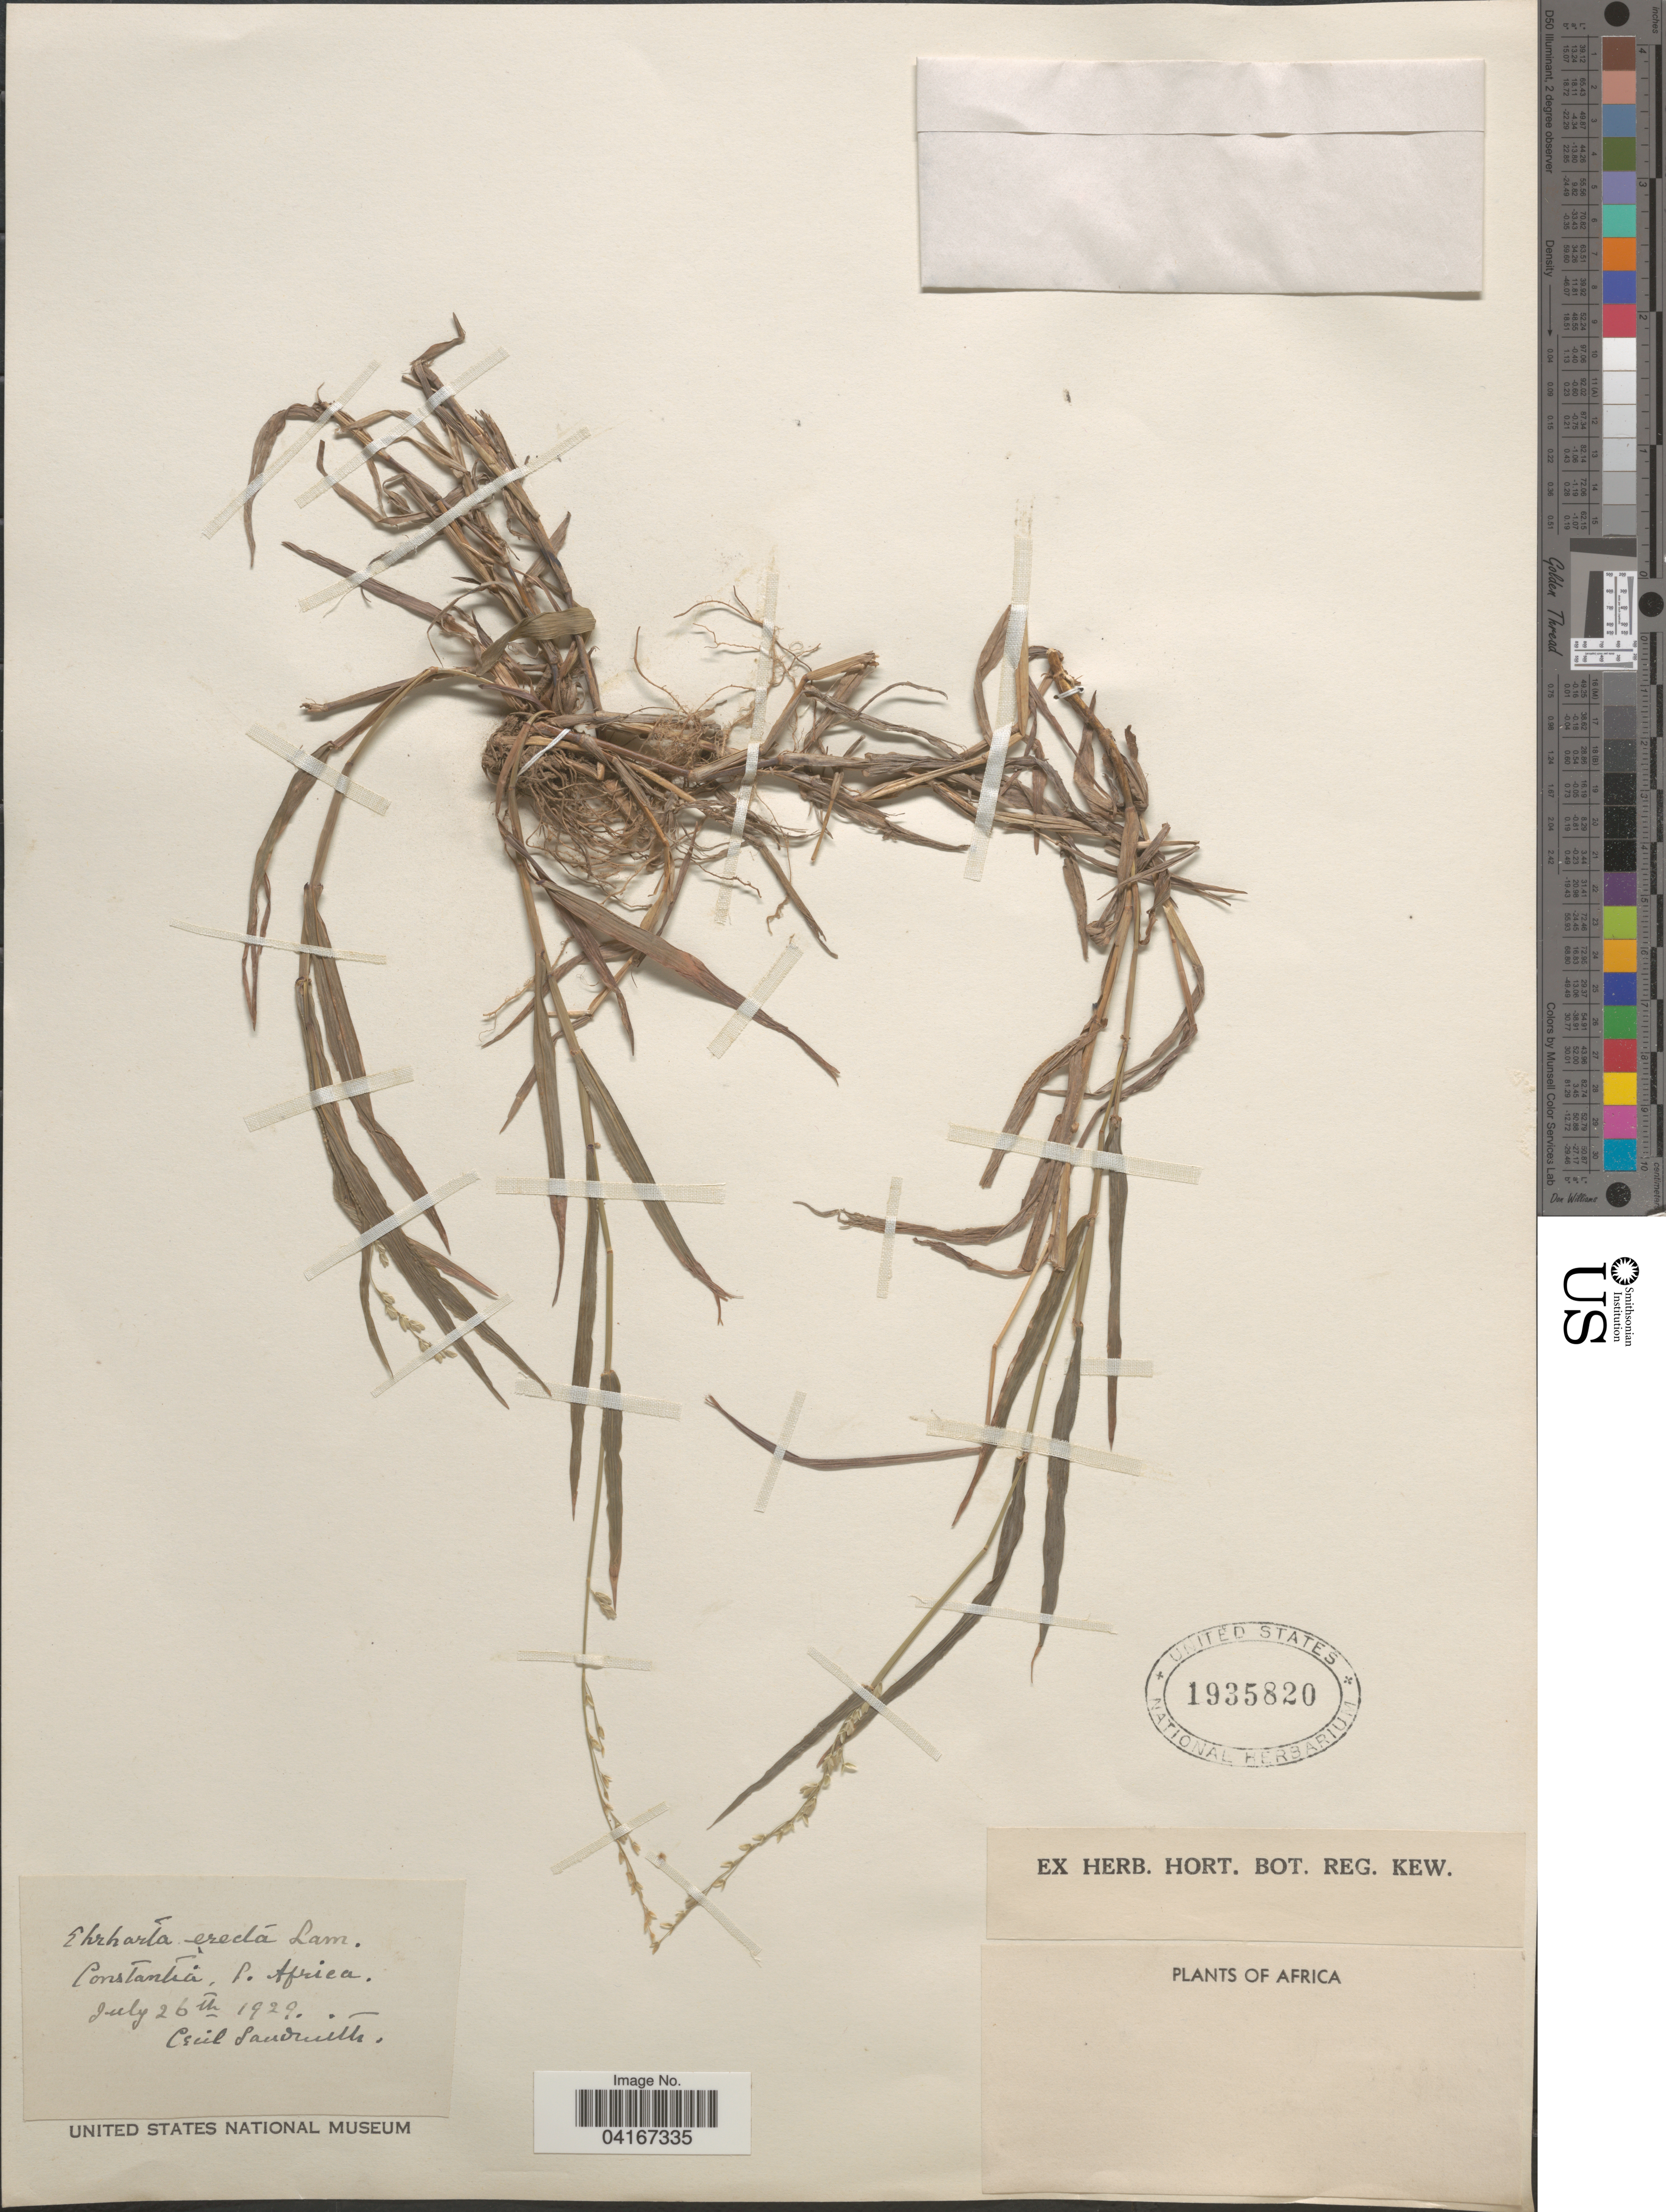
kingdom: Plantae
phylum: Tracheophyta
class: Liliopsida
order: Poales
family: Poaceae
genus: Ehrharta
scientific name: Ehrharta erecta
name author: Lam.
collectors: C. I. Sandwith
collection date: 1929-07-26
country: South Africa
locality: Constantia.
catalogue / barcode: US 1935820